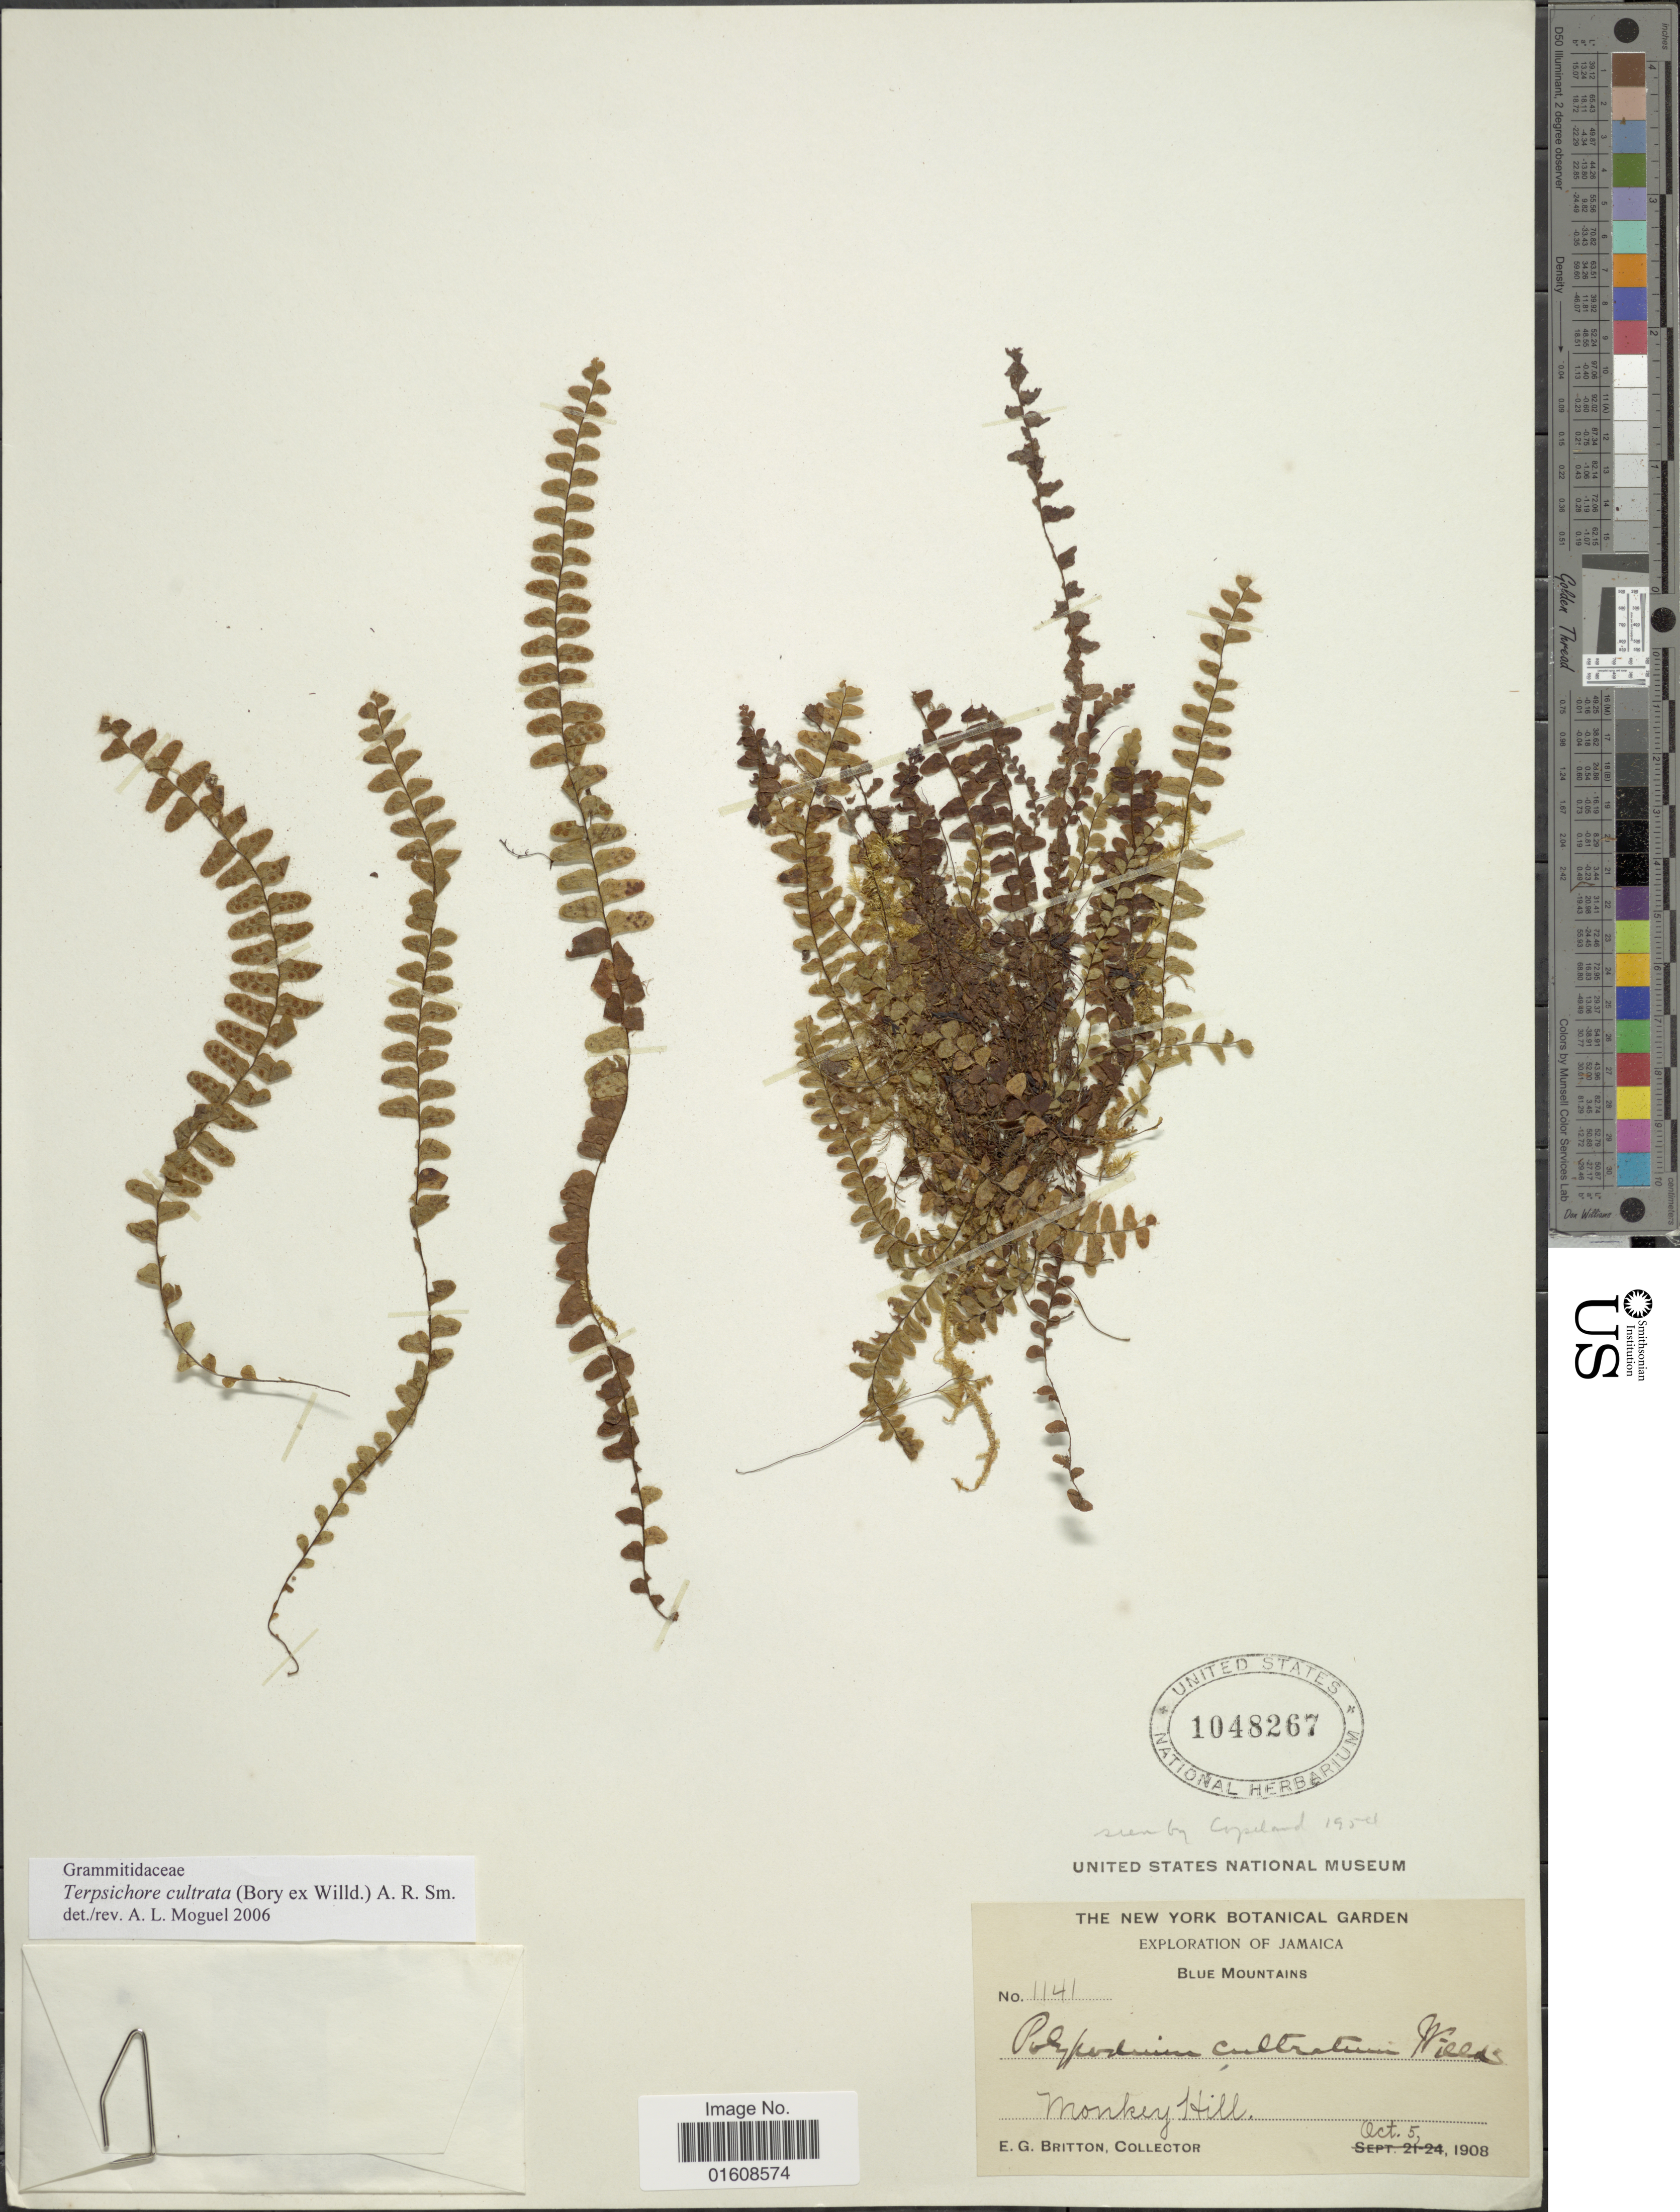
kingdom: Plantae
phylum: Tracheophyta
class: Polypodiopsida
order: Polypodiales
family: Polypodiaceae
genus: Alansmia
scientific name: Alansmia cultrata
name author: (Bory ex Willd.) Moguel & M. Kessler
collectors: E. G. Britton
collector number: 1141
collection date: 1908-10-05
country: Jamaica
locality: Blue Mountains. Monkey Hill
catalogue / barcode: US 1048267